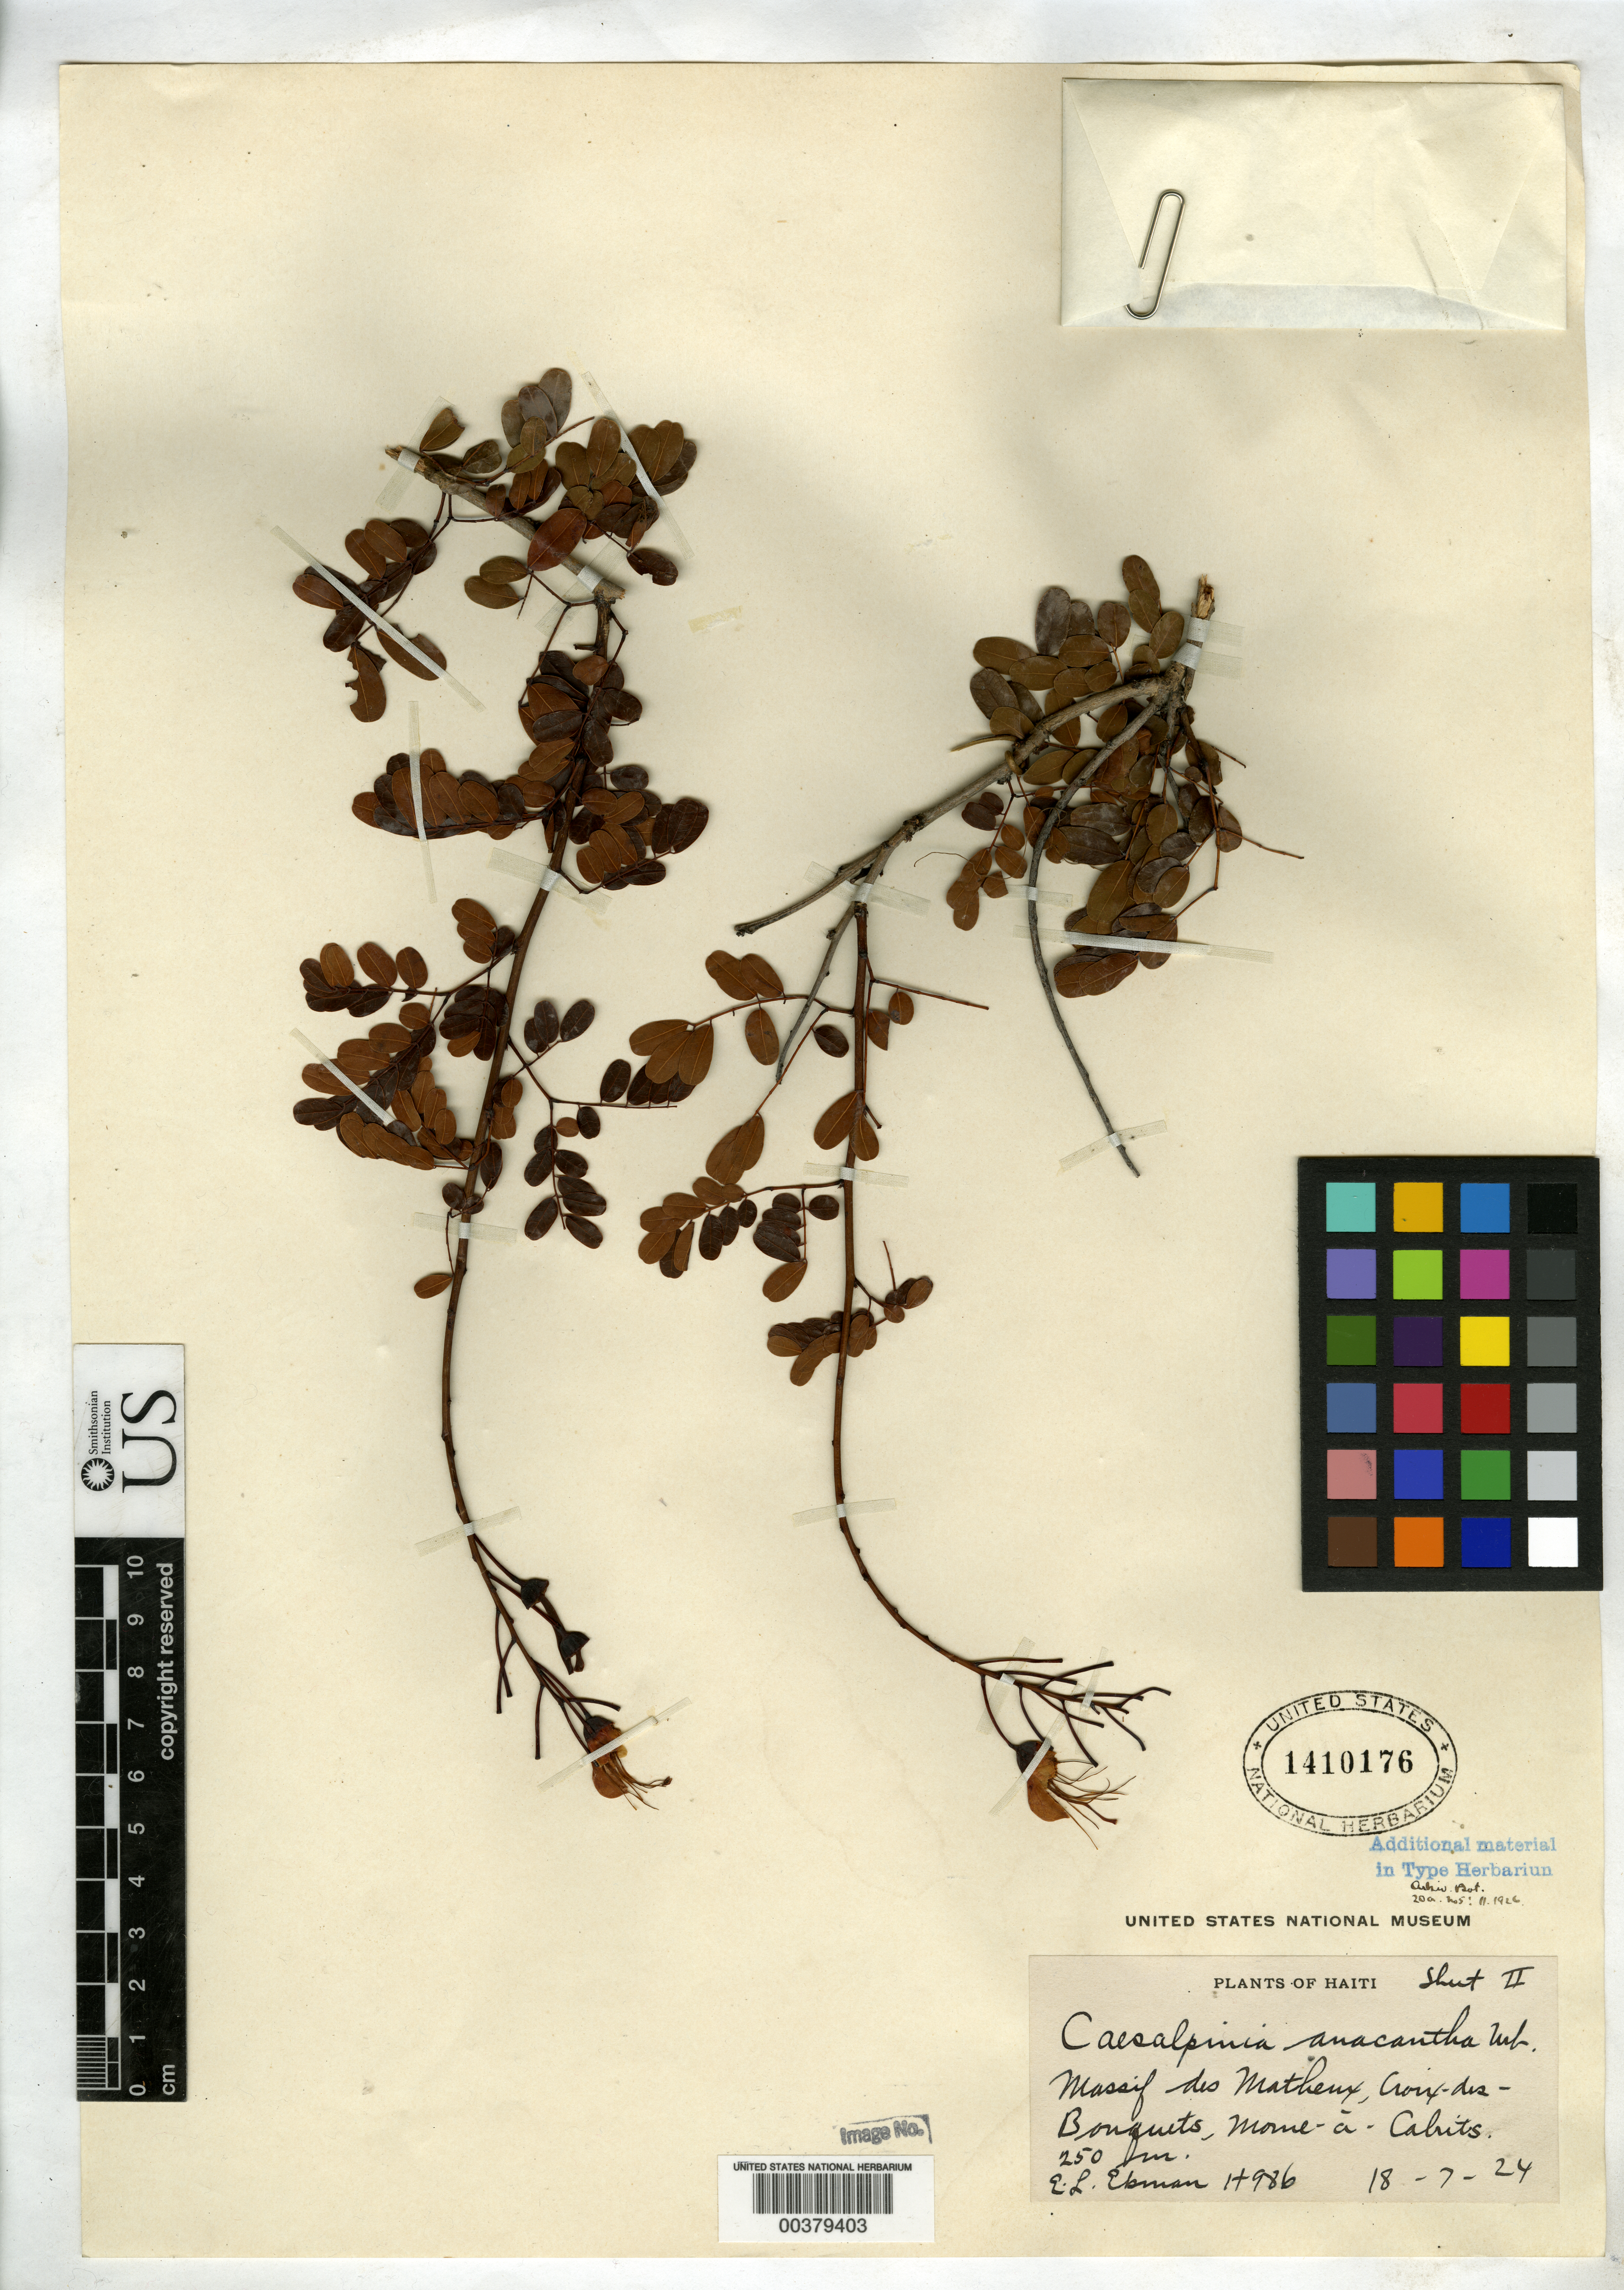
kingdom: Plantae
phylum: Tracheophyta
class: Magnoliopsida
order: Fabales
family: Fabaceae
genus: Caesalpinia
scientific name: Caesalpinia anacantha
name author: Urb.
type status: Isotype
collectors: E. L. Ekman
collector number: H 986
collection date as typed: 18 Jul 1924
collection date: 1924-07-18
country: Haiti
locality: Massif des Matheux, Croix-des-Bouquets, Mome-a-Cabrits.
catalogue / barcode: US 1410176